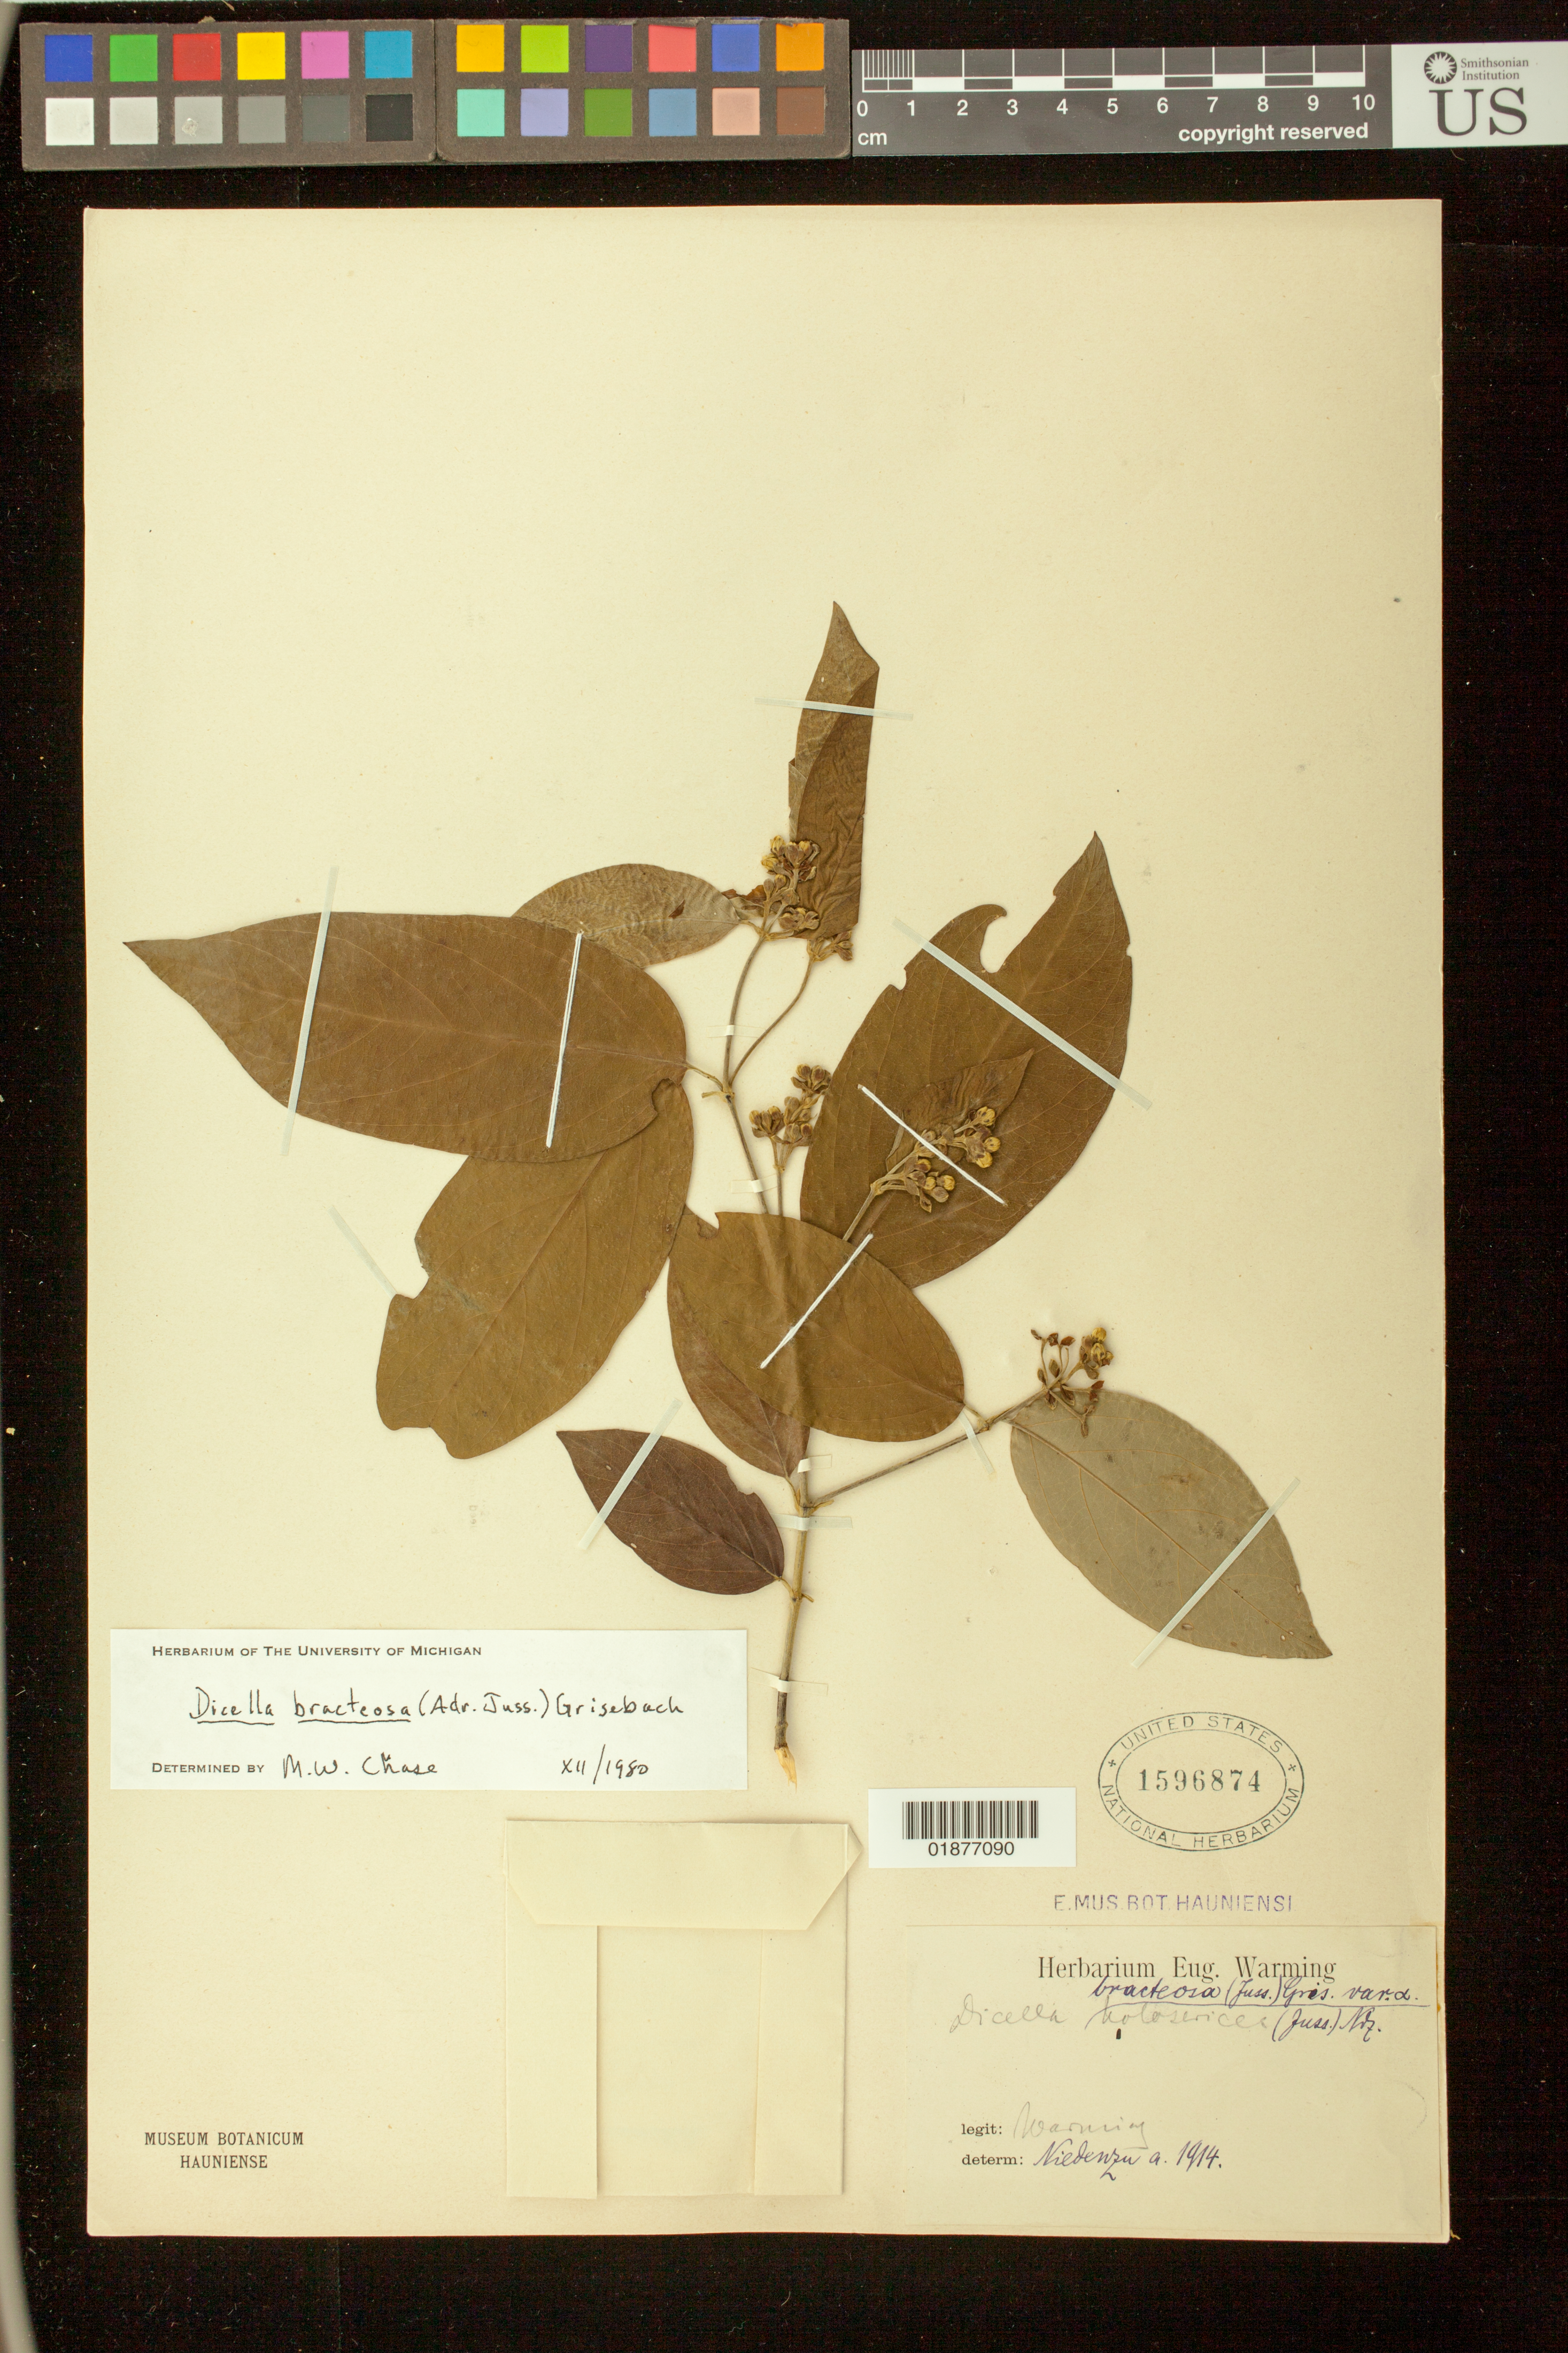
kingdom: Plantae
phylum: Tracheophyta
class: Magnoliopsida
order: Malpighiales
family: Malpighiaceae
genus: Dicella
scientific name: Dicella bracteosa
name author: (A. Juss.) Griseb.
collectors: Warming, --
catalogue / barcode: US 1596874